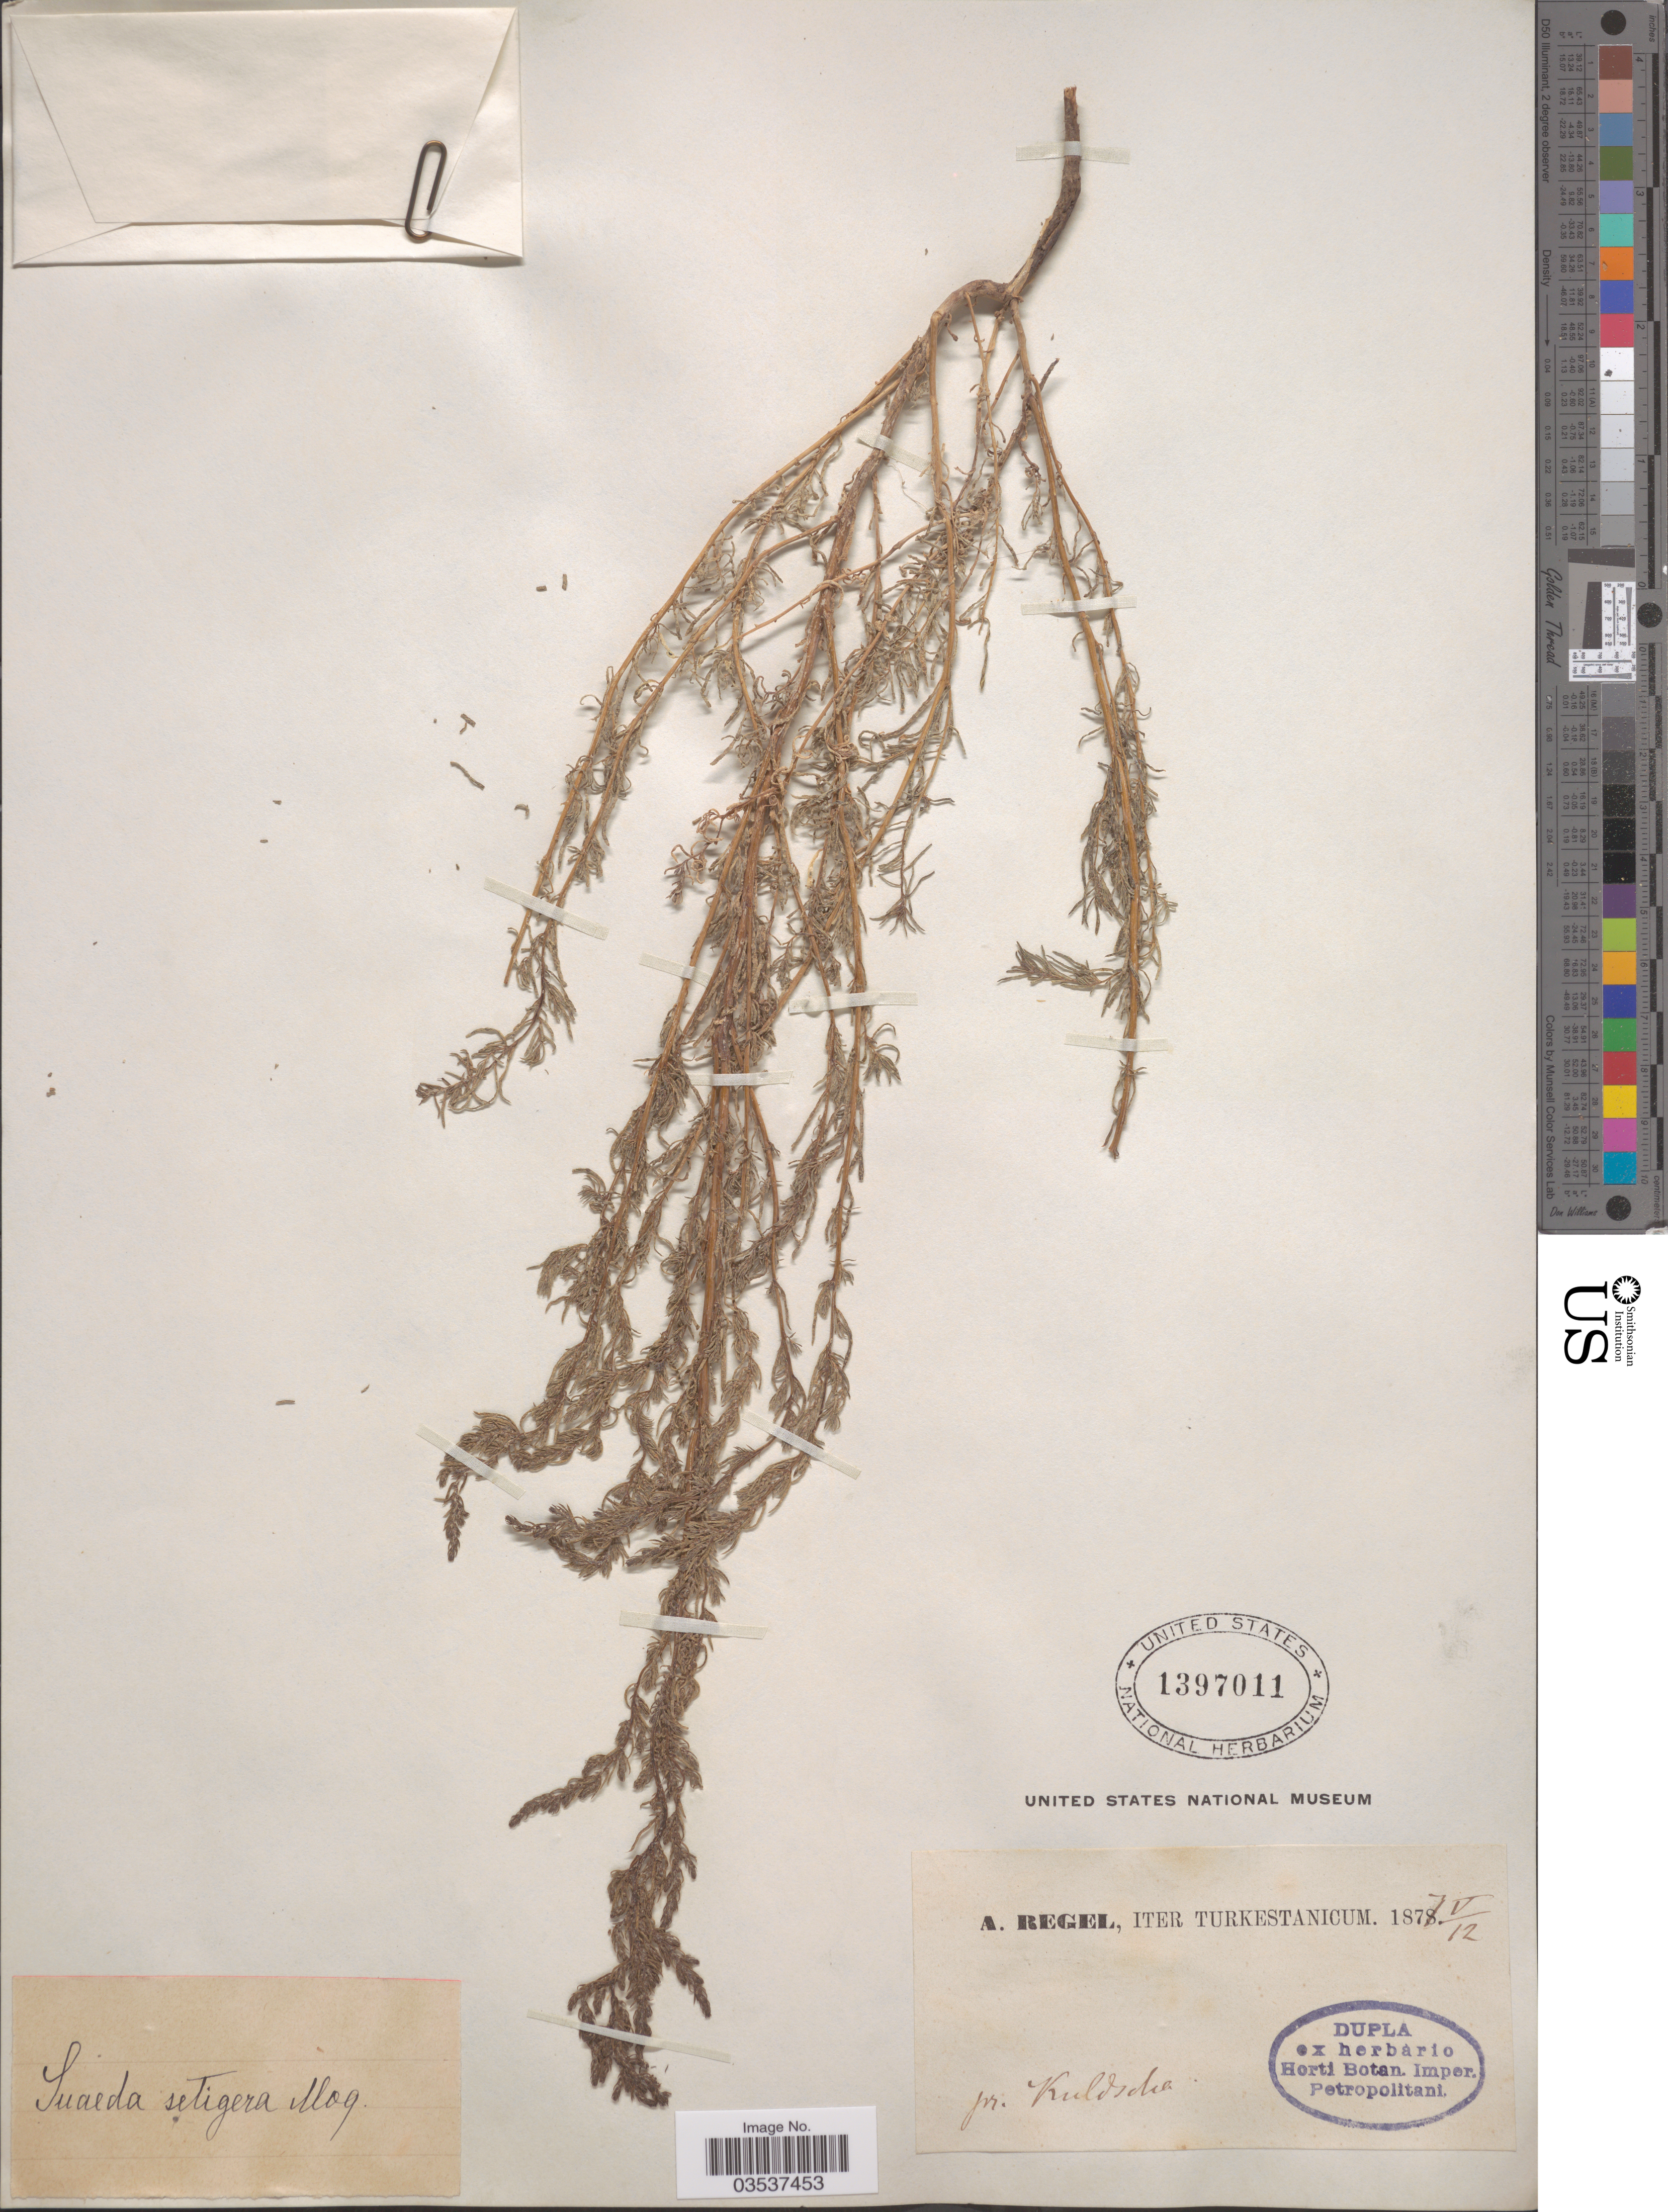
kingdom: Plantae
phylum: Tracheophyta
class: Magnoliopsida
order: Caryophyllales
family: Amaranthaceae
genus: Suaeda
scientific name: Suaeda setigera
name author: (DC.) Moq.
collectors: A. Regel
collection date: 1877-05-12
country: China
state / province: Xinjiang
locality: Iter Turkestanicum. Pr. Kuldscha.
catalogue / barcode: US 1397011